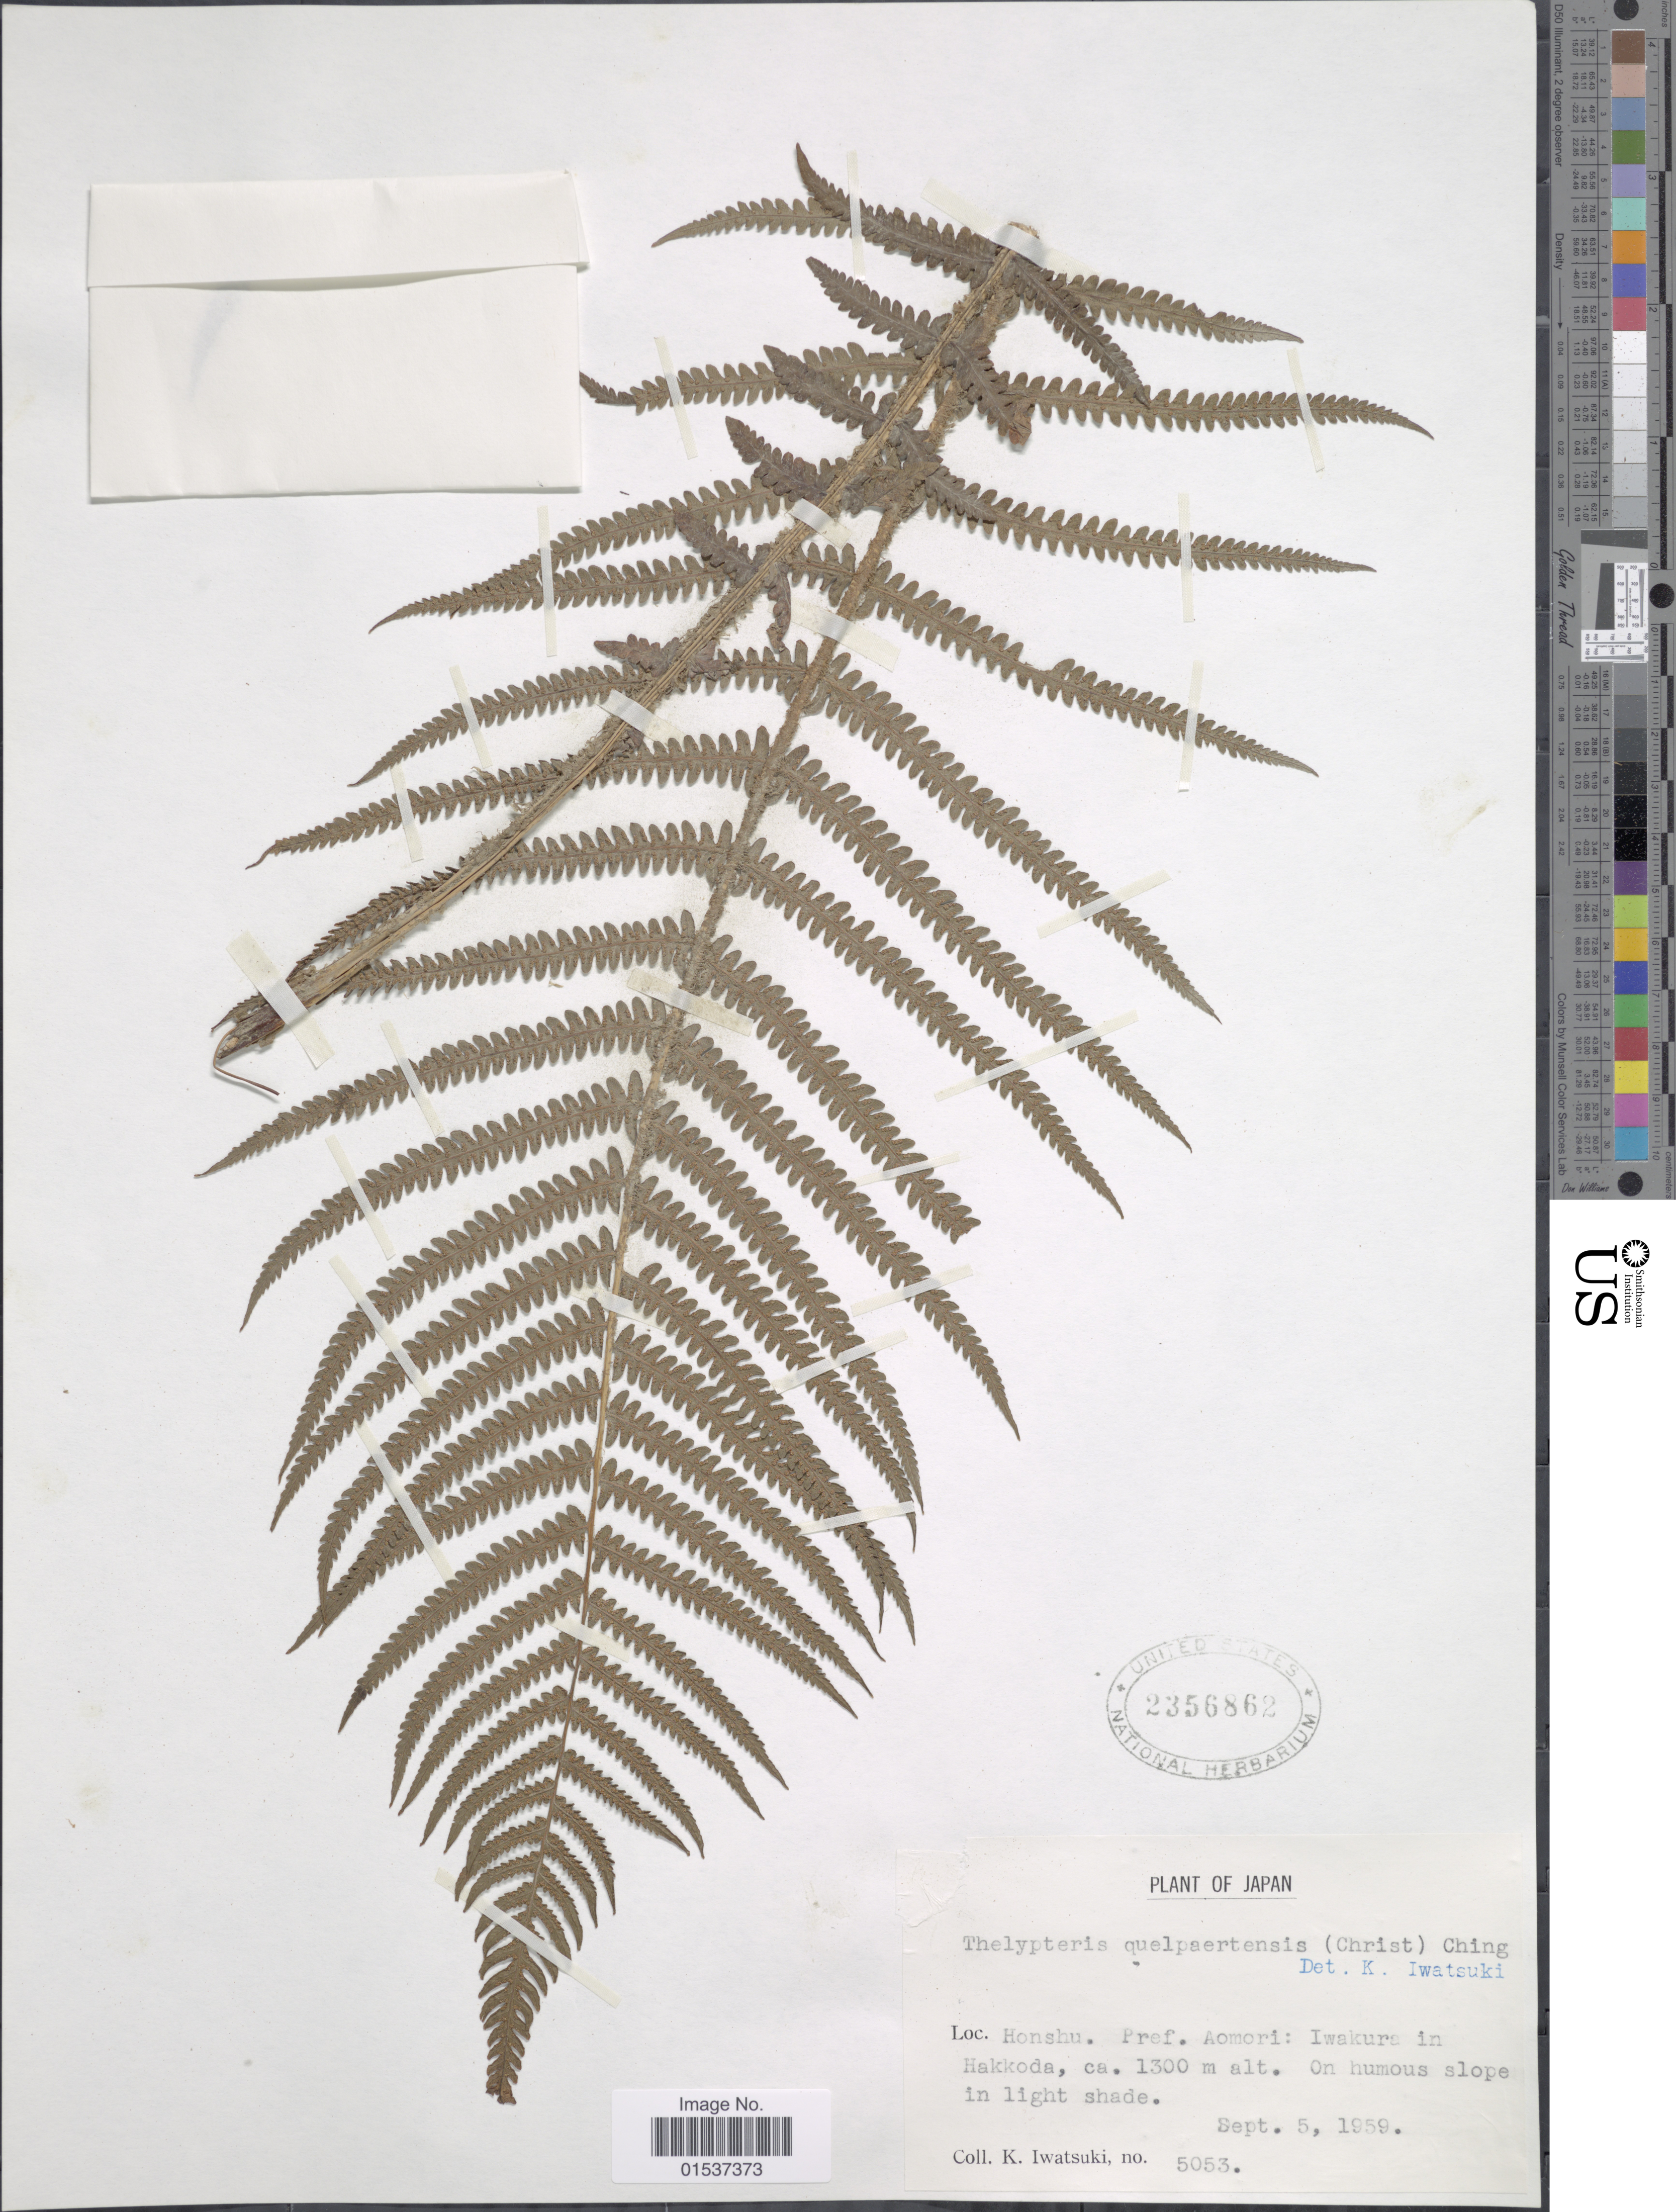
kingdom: Plantae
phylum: Tracheophyta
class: Polypodiopsida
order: Polypodiales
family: Thelypteridaceae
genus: Oreopteris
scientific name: Oreopteris quelpartensis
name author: (Christ) Holub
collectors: K. Iwatsuki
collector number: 5053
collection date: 1959-09-05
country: Japan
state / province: Aomori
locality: Honshu. Pref. Aomori: Iwakura in Hakkoda,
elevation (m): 1300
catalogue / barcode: US 2356862